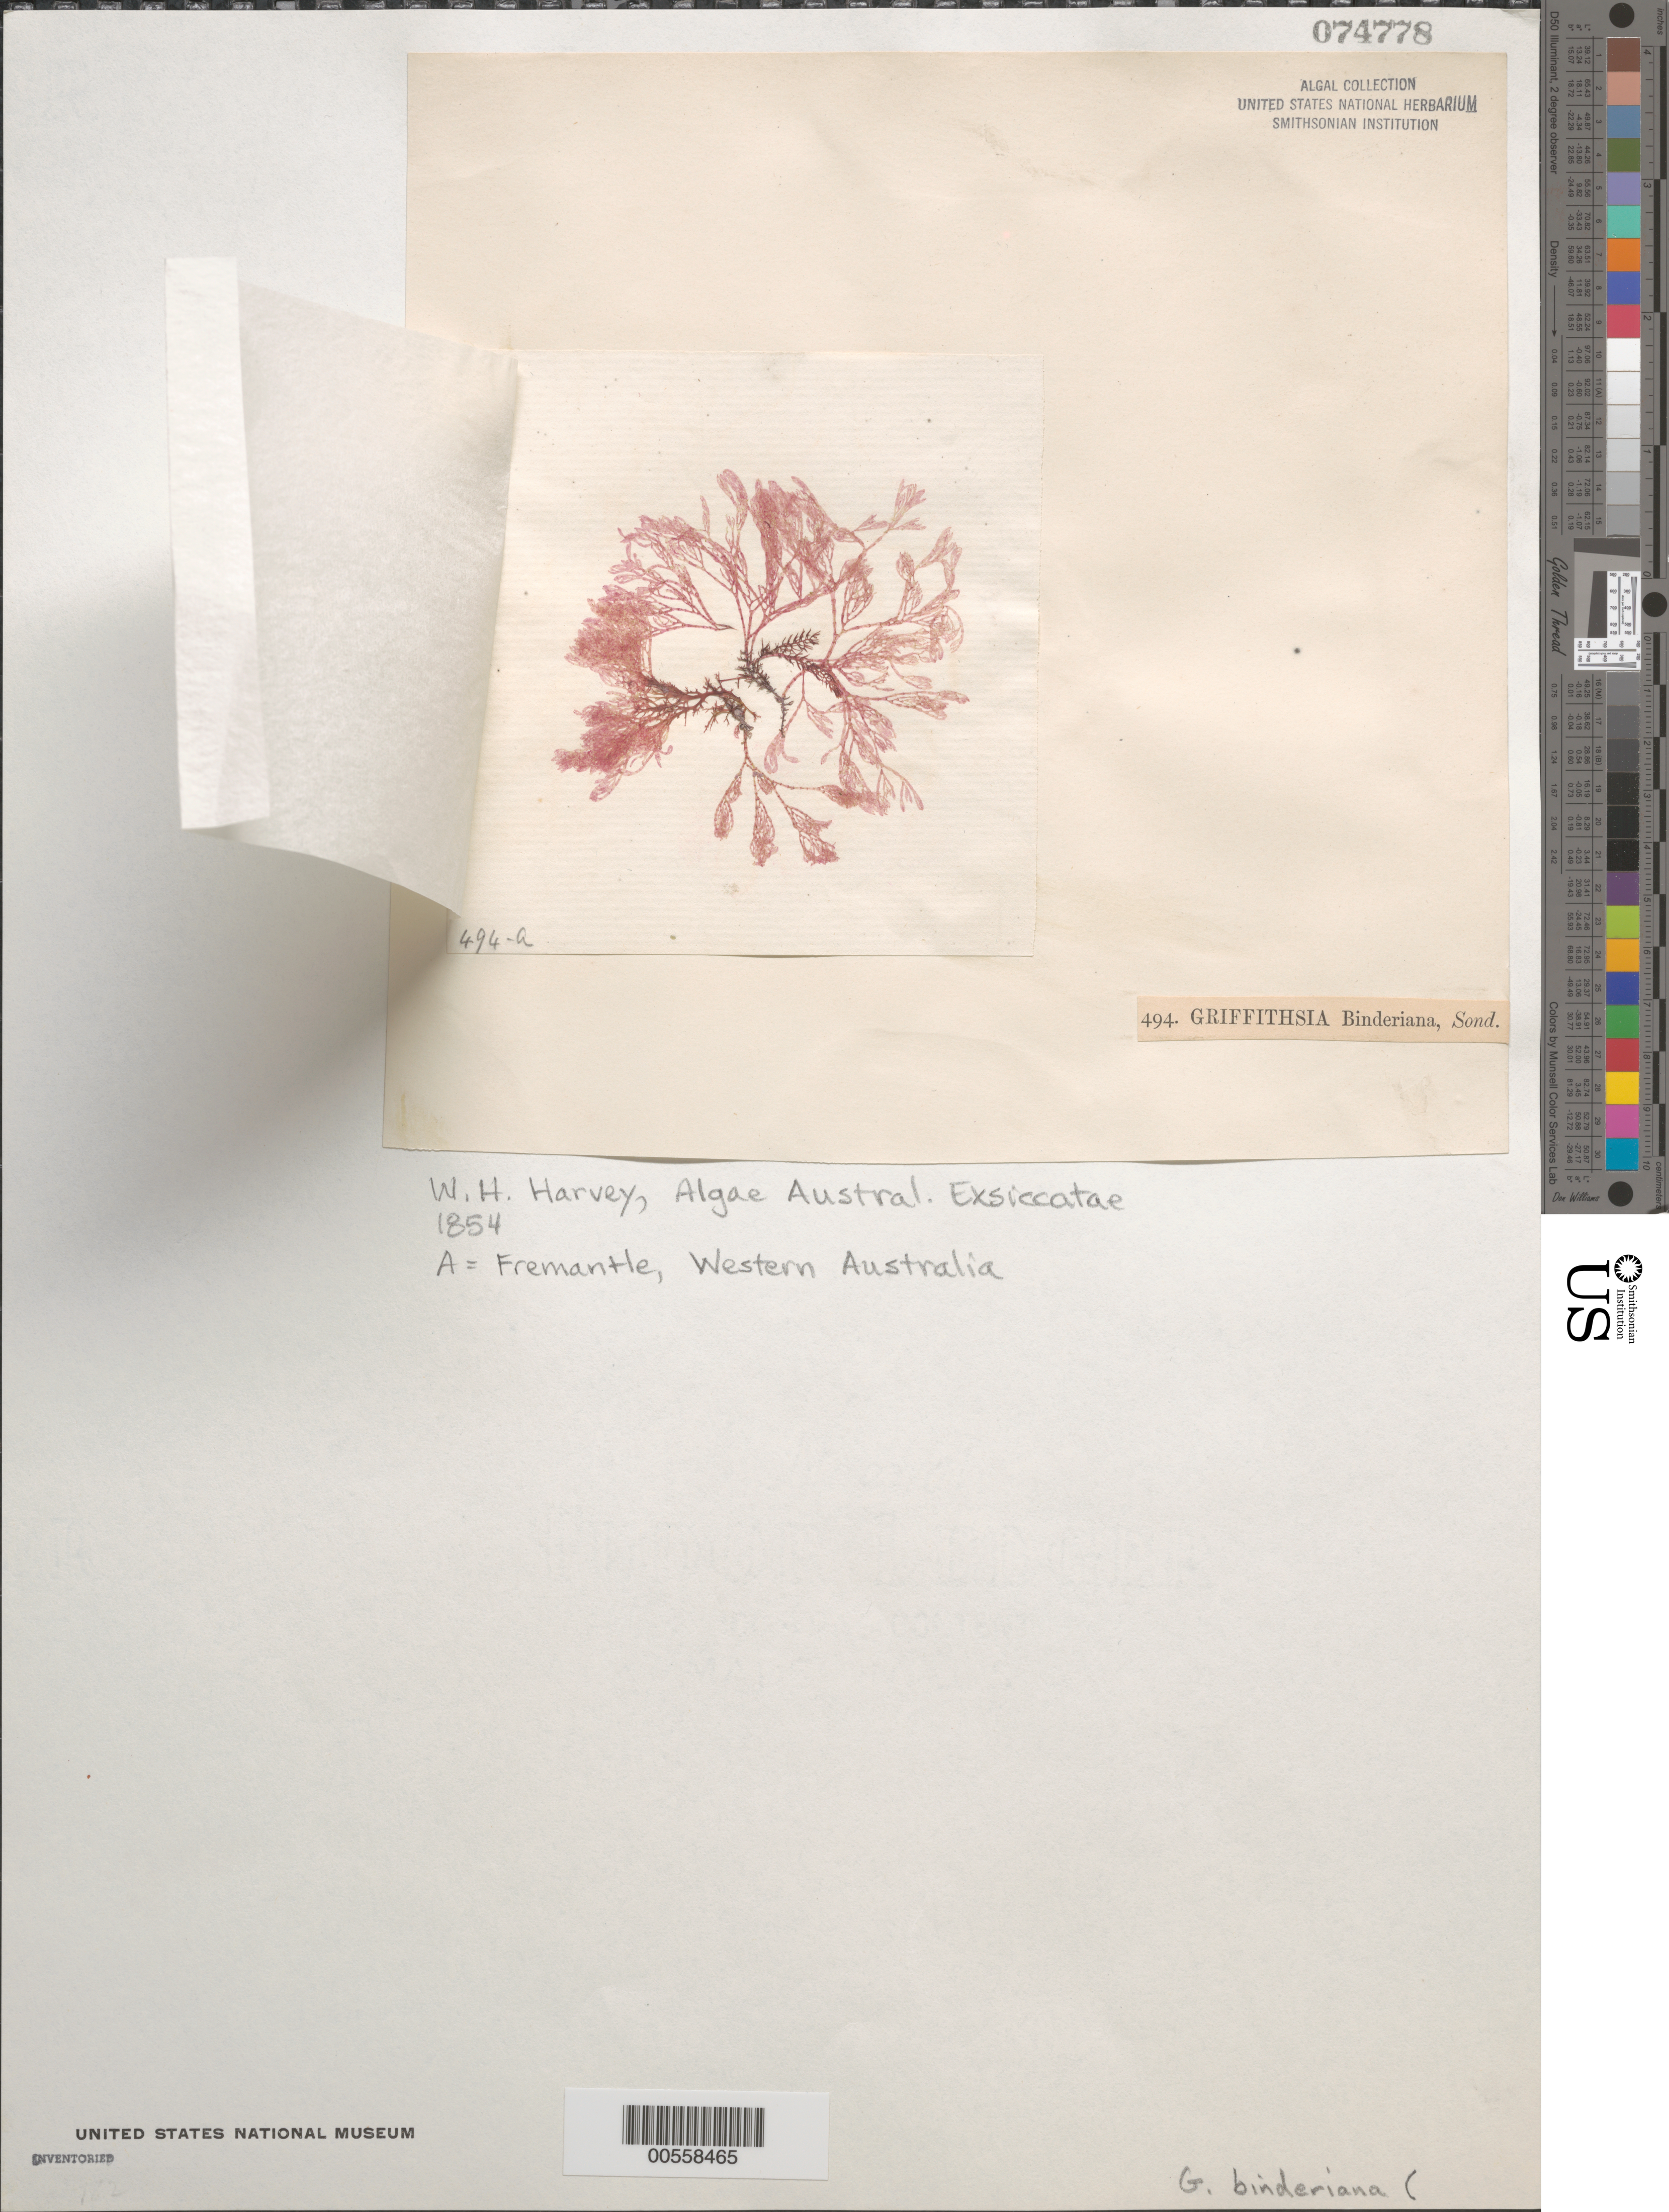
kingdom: Plantae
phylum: Rhodophyta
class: Florideophyceae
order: Ceramiales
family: Ceramiaceae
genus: Bornetia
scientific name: Bornetia binderiana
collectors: W. Harvey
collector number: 494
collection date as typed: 1854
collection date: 1854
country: Australia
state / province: Western Australia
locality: Fremantle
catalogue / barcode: US 74778